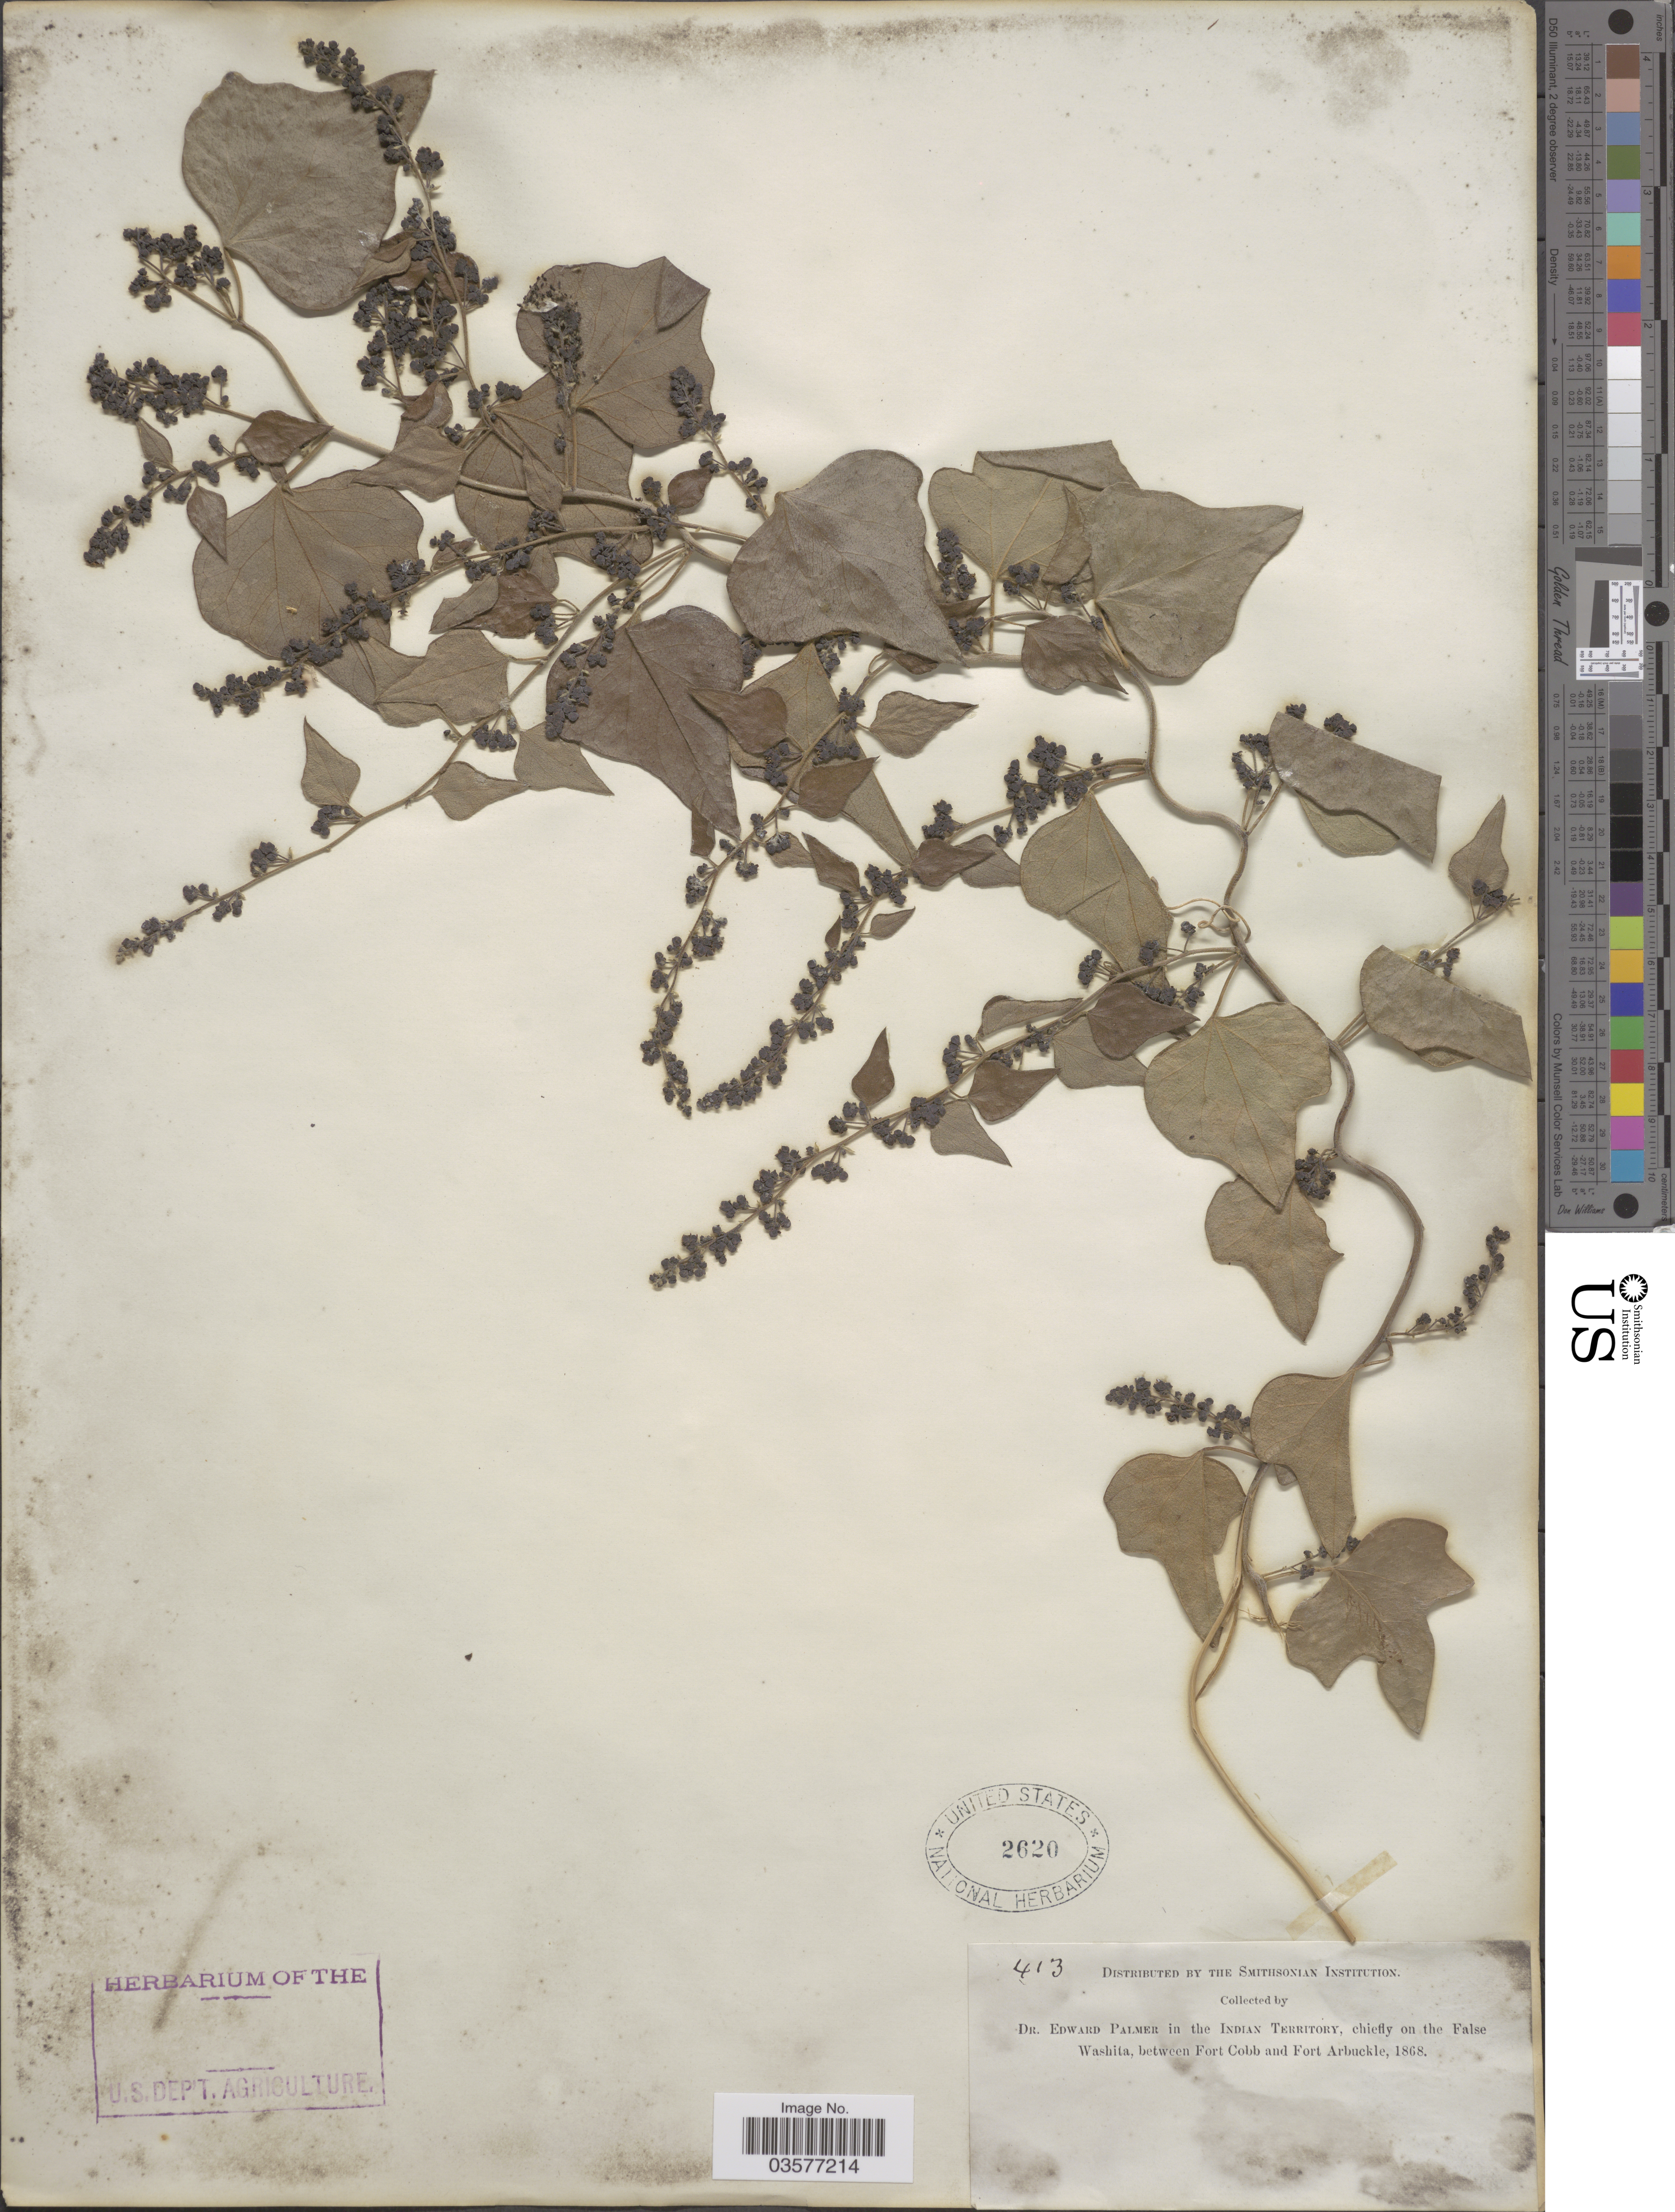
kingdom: Plantae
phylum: Tracheophyta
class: Magnoliopsida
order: Ranunculales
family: Menispermaceae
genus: Cocculus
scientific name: Cocculus carolinus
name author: (L.) DC.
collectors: E. Palmer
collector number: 413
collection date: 1868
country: United States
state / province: Oklahoma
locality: In the Indian Territory, chiefly on the False Washita, between Fort Cobb and Fort Arbuckle.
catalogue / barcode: US 2620